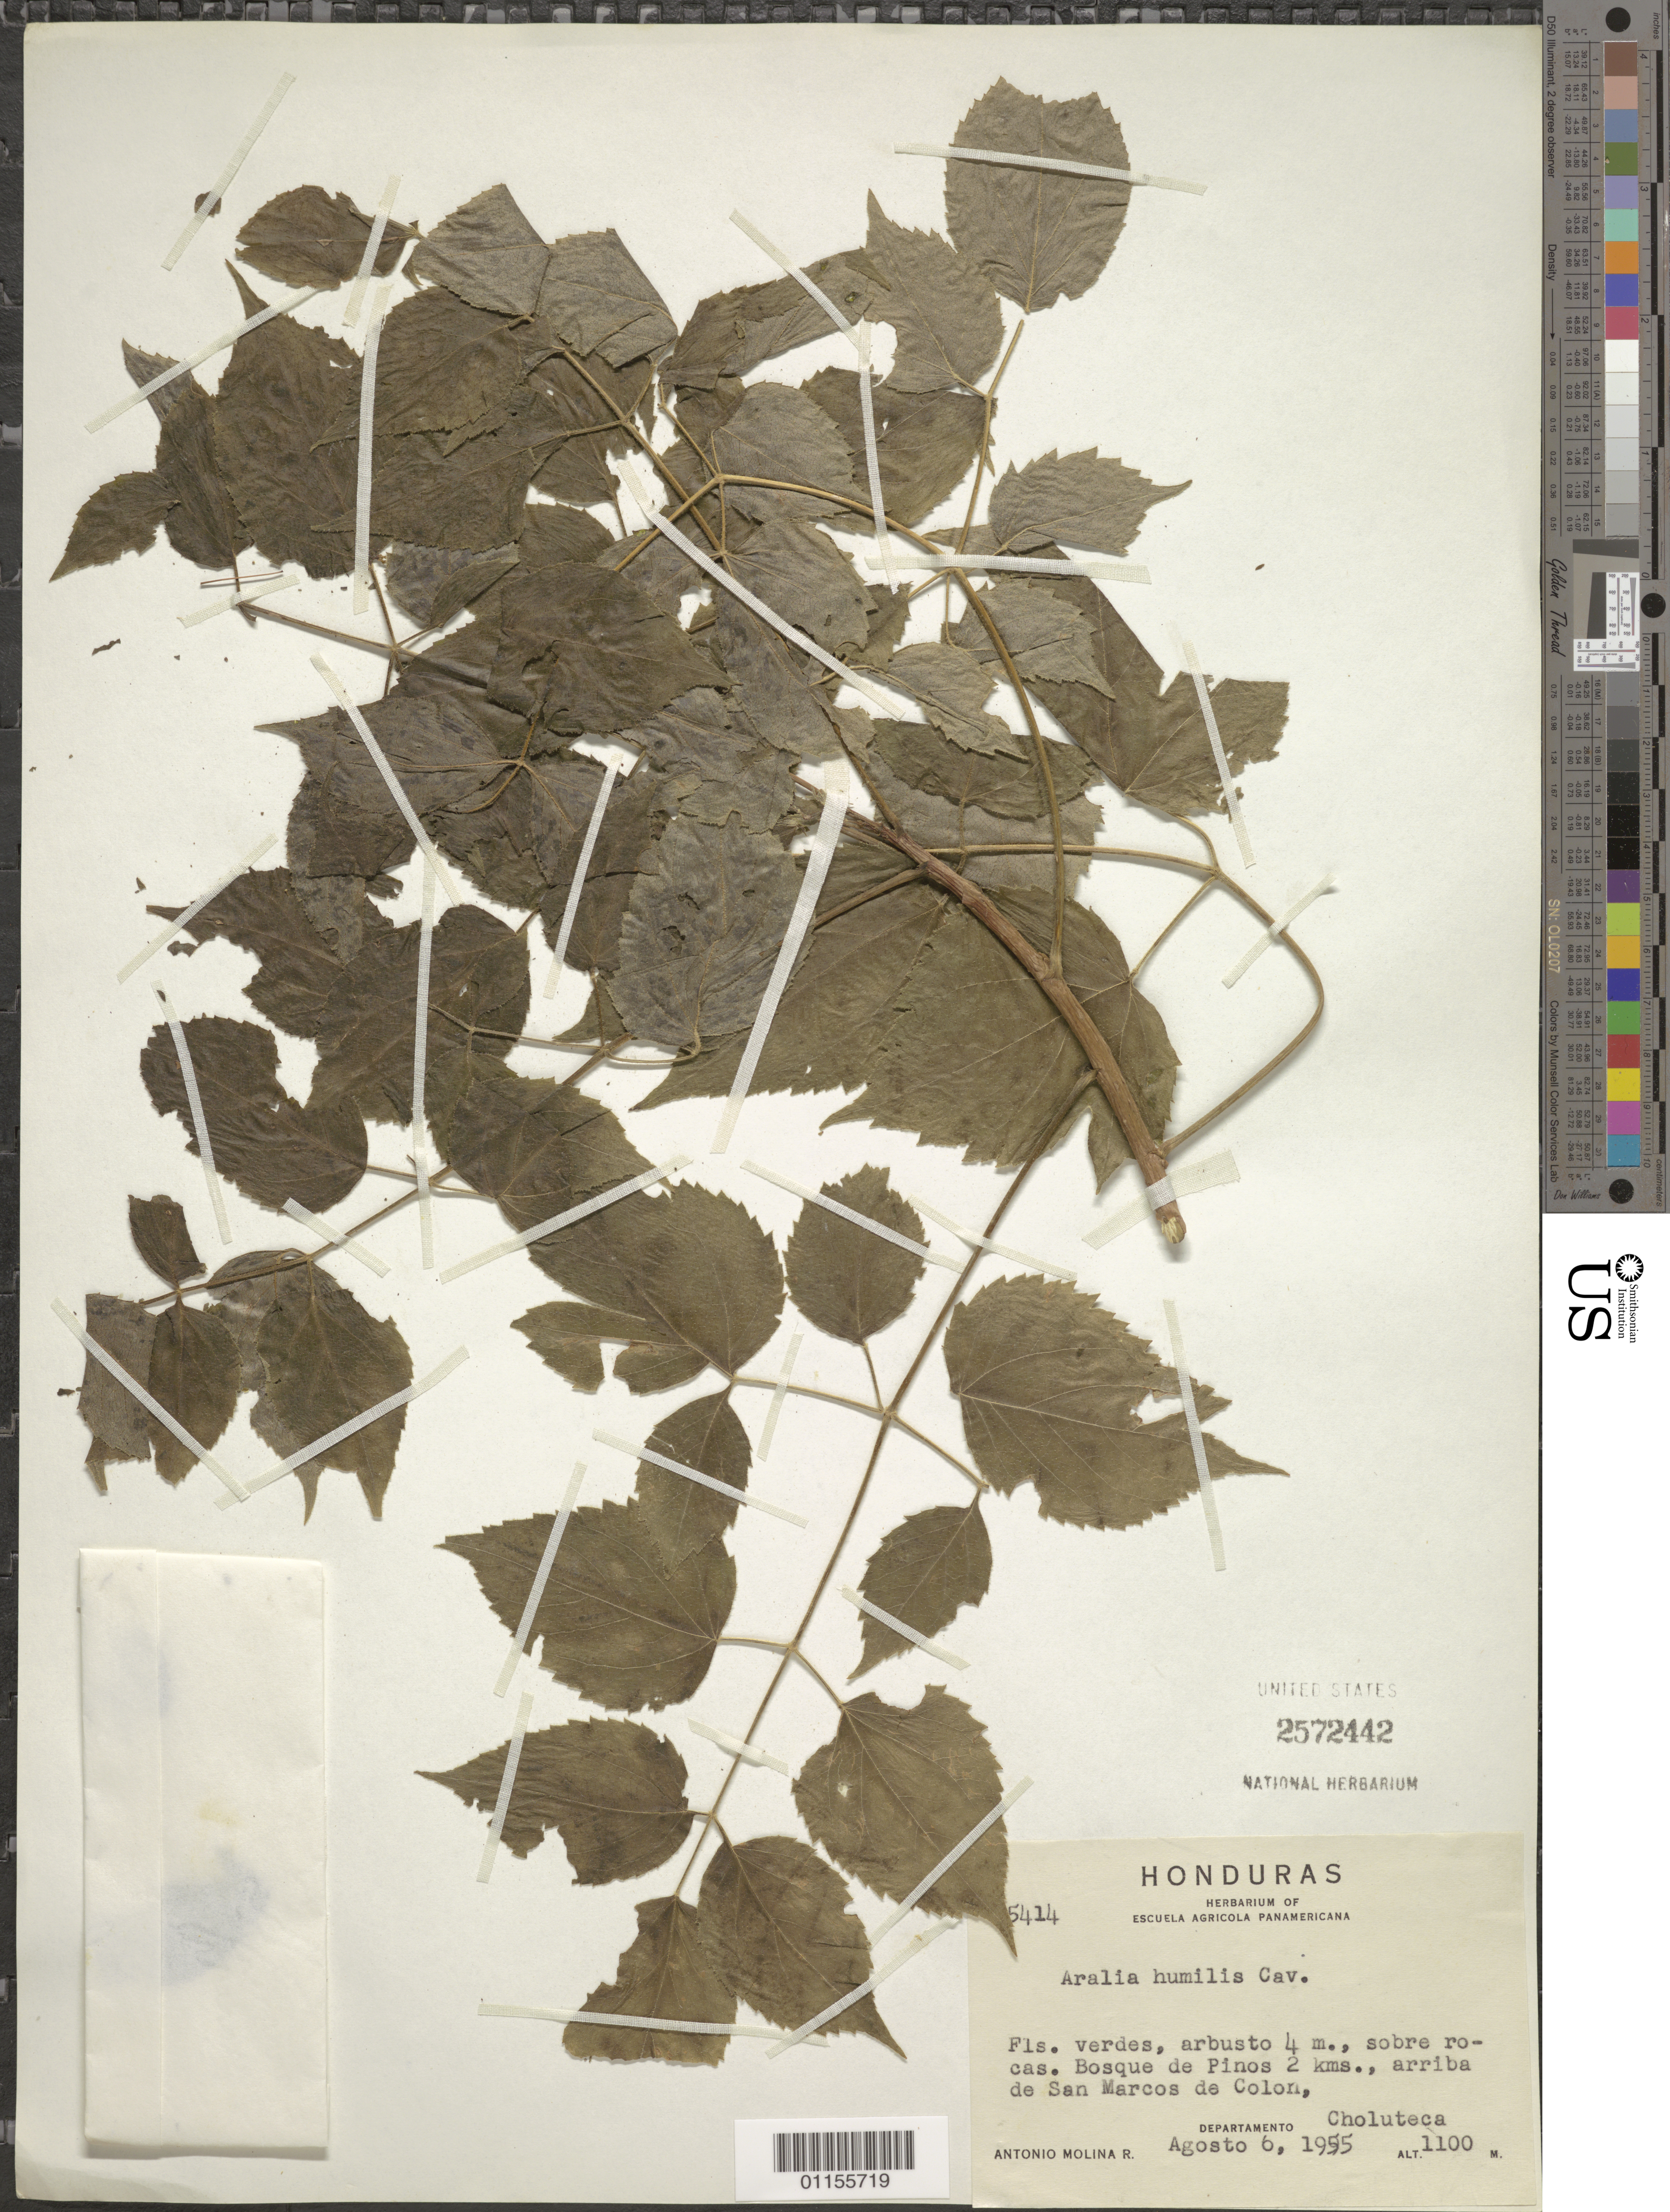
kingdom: Plantae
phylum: Tracheophyta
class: Magnoliopsida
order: Apiales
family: Araliaceae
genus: Aralia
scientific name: Aralia humilis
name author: Cav.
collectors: A. Molina R.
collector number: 5414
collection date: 1955-08-06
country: Honduras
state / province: Choluteca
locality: San Marcos de Colon.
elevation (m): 1100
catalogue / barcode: US 2572442